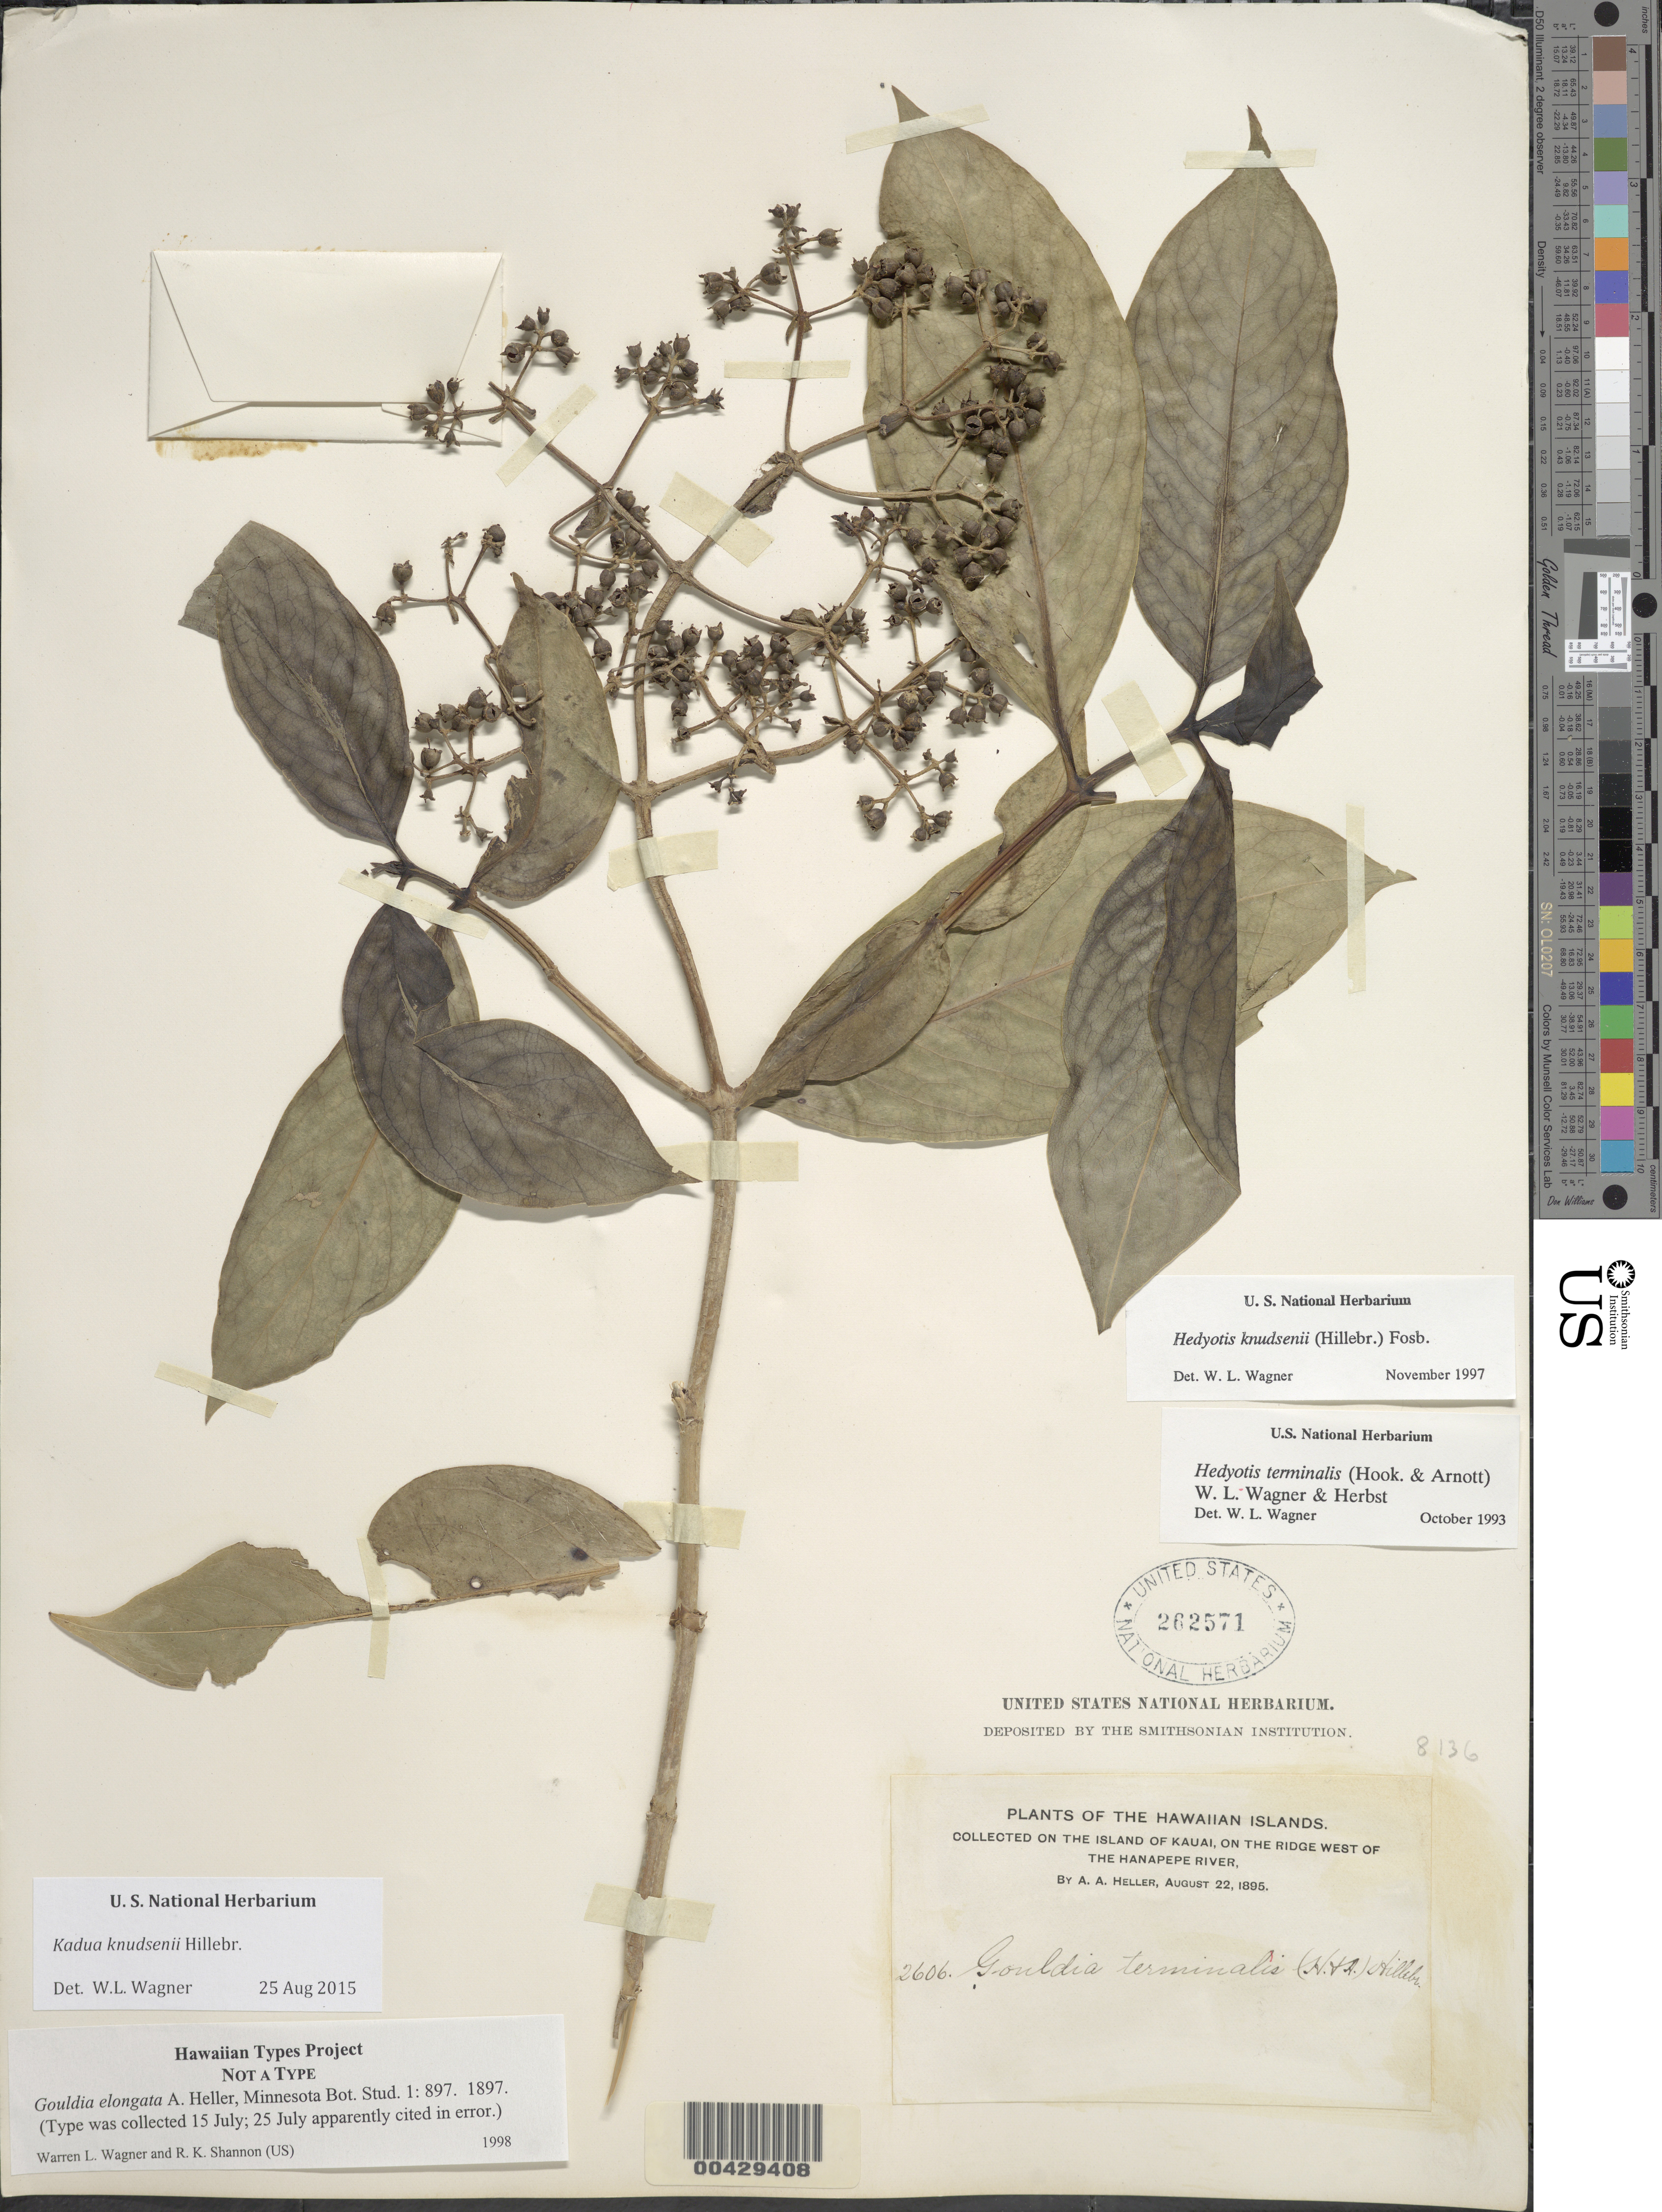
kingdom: Plantae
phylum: Tracheophyta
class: Magnoliopsida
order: Gentianales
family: Rubiaceae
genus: Kadua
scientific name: Kadua affinis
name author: DC.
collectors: A. A. Heller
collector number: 2606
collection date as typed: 22 Aug 1895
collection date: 1895-08-22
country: United States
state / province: Hawaii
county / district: Kauai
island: Kaua'i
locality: on the ridge west of the Hanapepe River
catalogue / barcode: US 262571